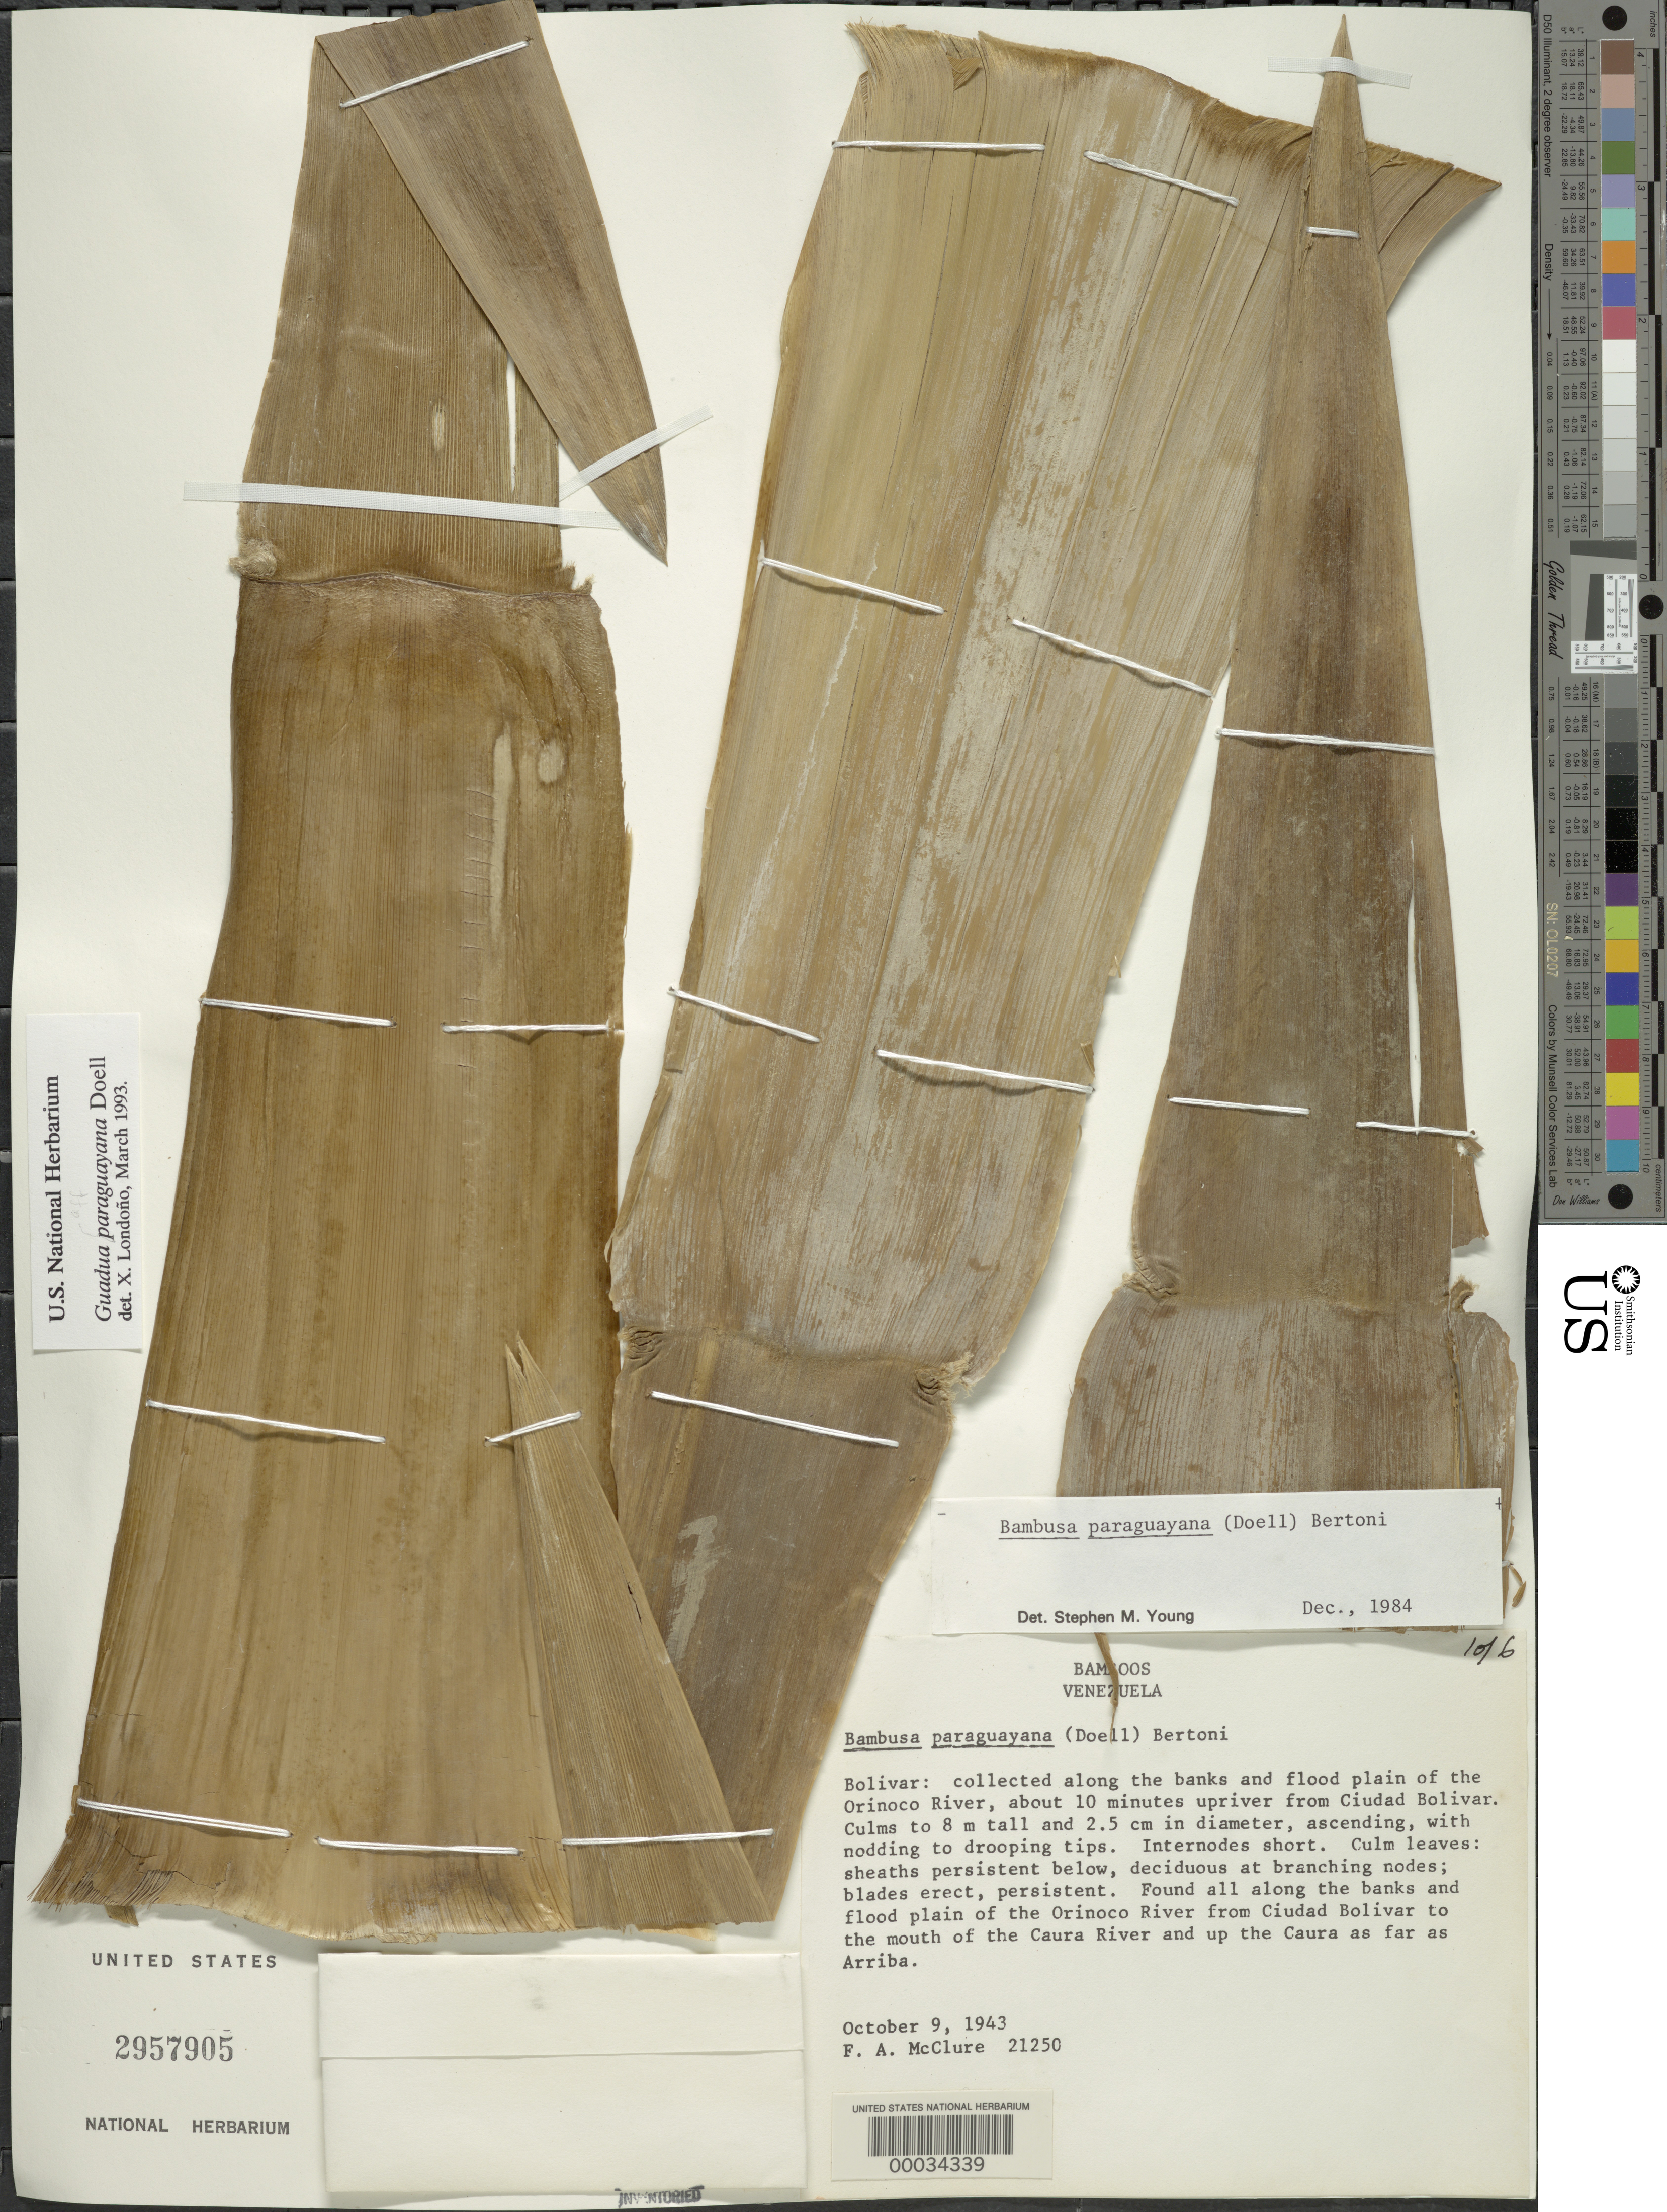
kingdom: Plantae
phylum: Tracheophyta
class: Liliopsida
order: Poales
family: Poaceae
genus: Guadua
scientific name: Guadua paraguayana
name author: Döll in Mart.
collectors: F. A. McClure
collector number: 21250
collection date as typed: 09 Oct 1943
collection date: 1943-10-09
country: Venezuela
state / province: Bolivar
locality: Orinoco river, ciudad bolivar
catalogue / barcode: US 2957905